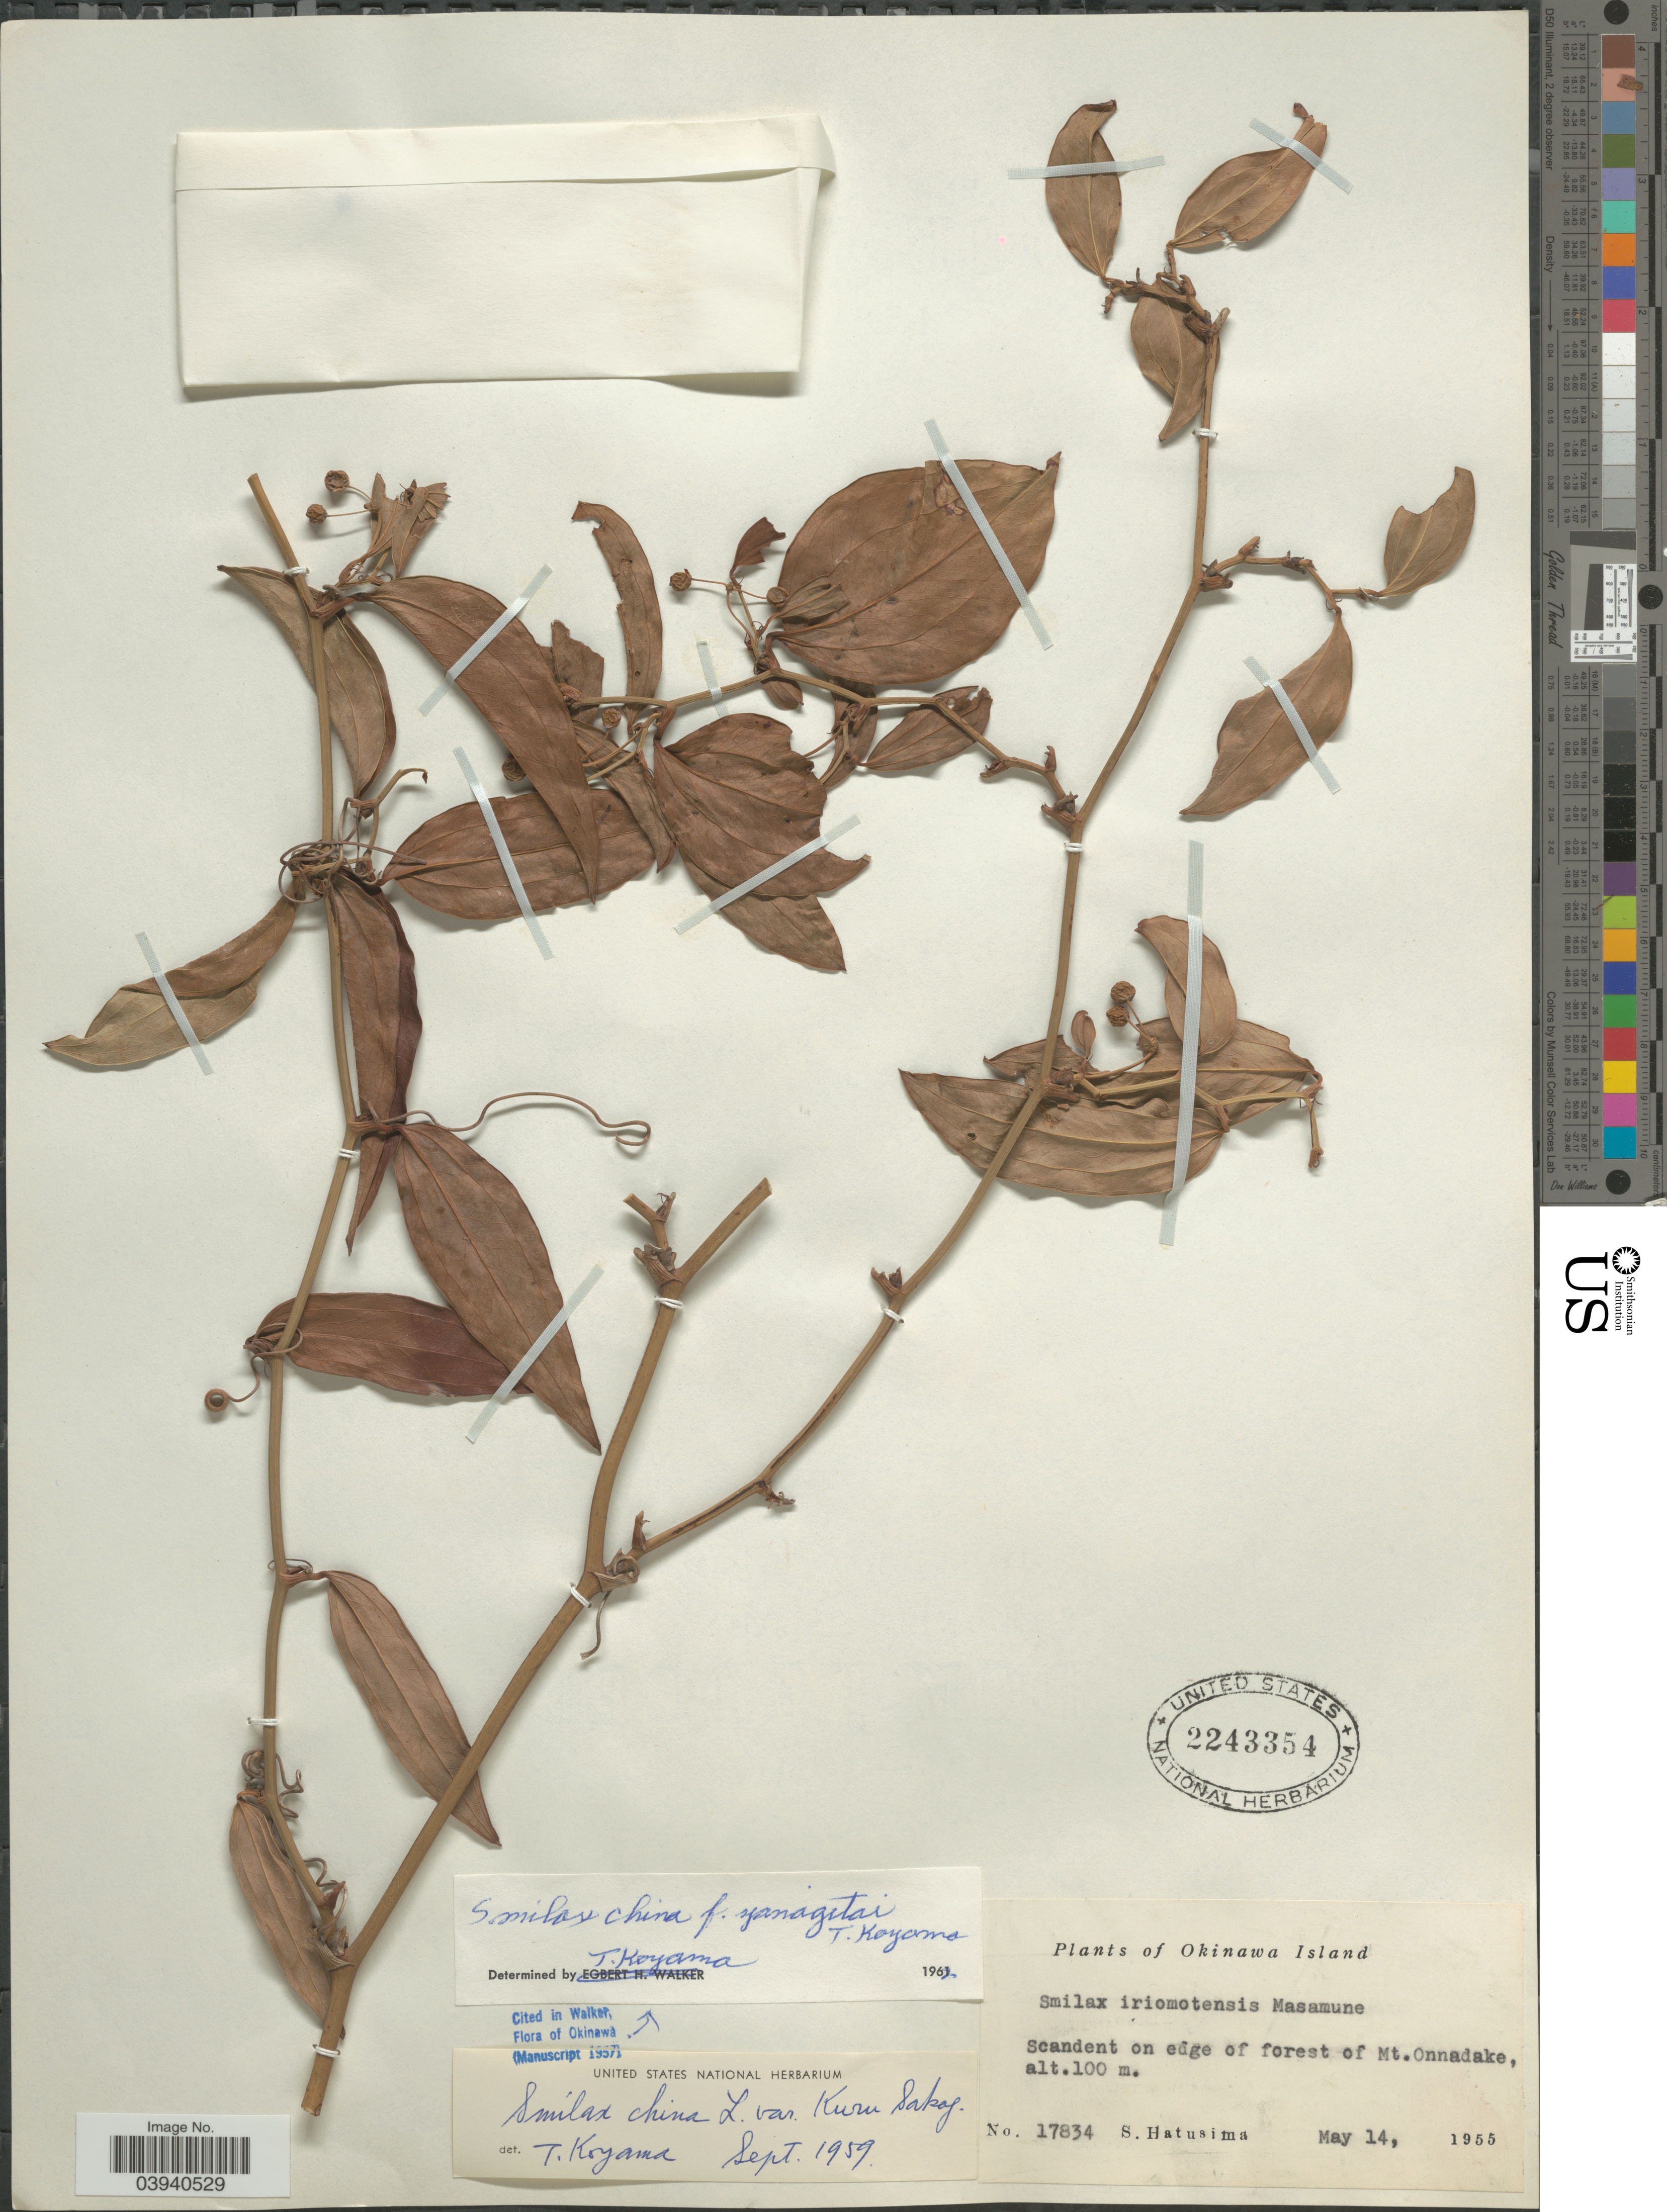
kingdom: Plantae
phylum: Tracheophyta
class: Liliopsida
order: Liliales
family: Smilacaceae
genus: Smilax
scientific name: Smilax china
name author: L.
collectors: S. Hatusima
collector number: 17834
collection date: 1955-05-14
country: Japan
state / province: Okinawa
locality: Okinawa Island. Edge of forest of Mt.Onnadake.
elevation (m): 100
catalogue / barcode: US 2243354